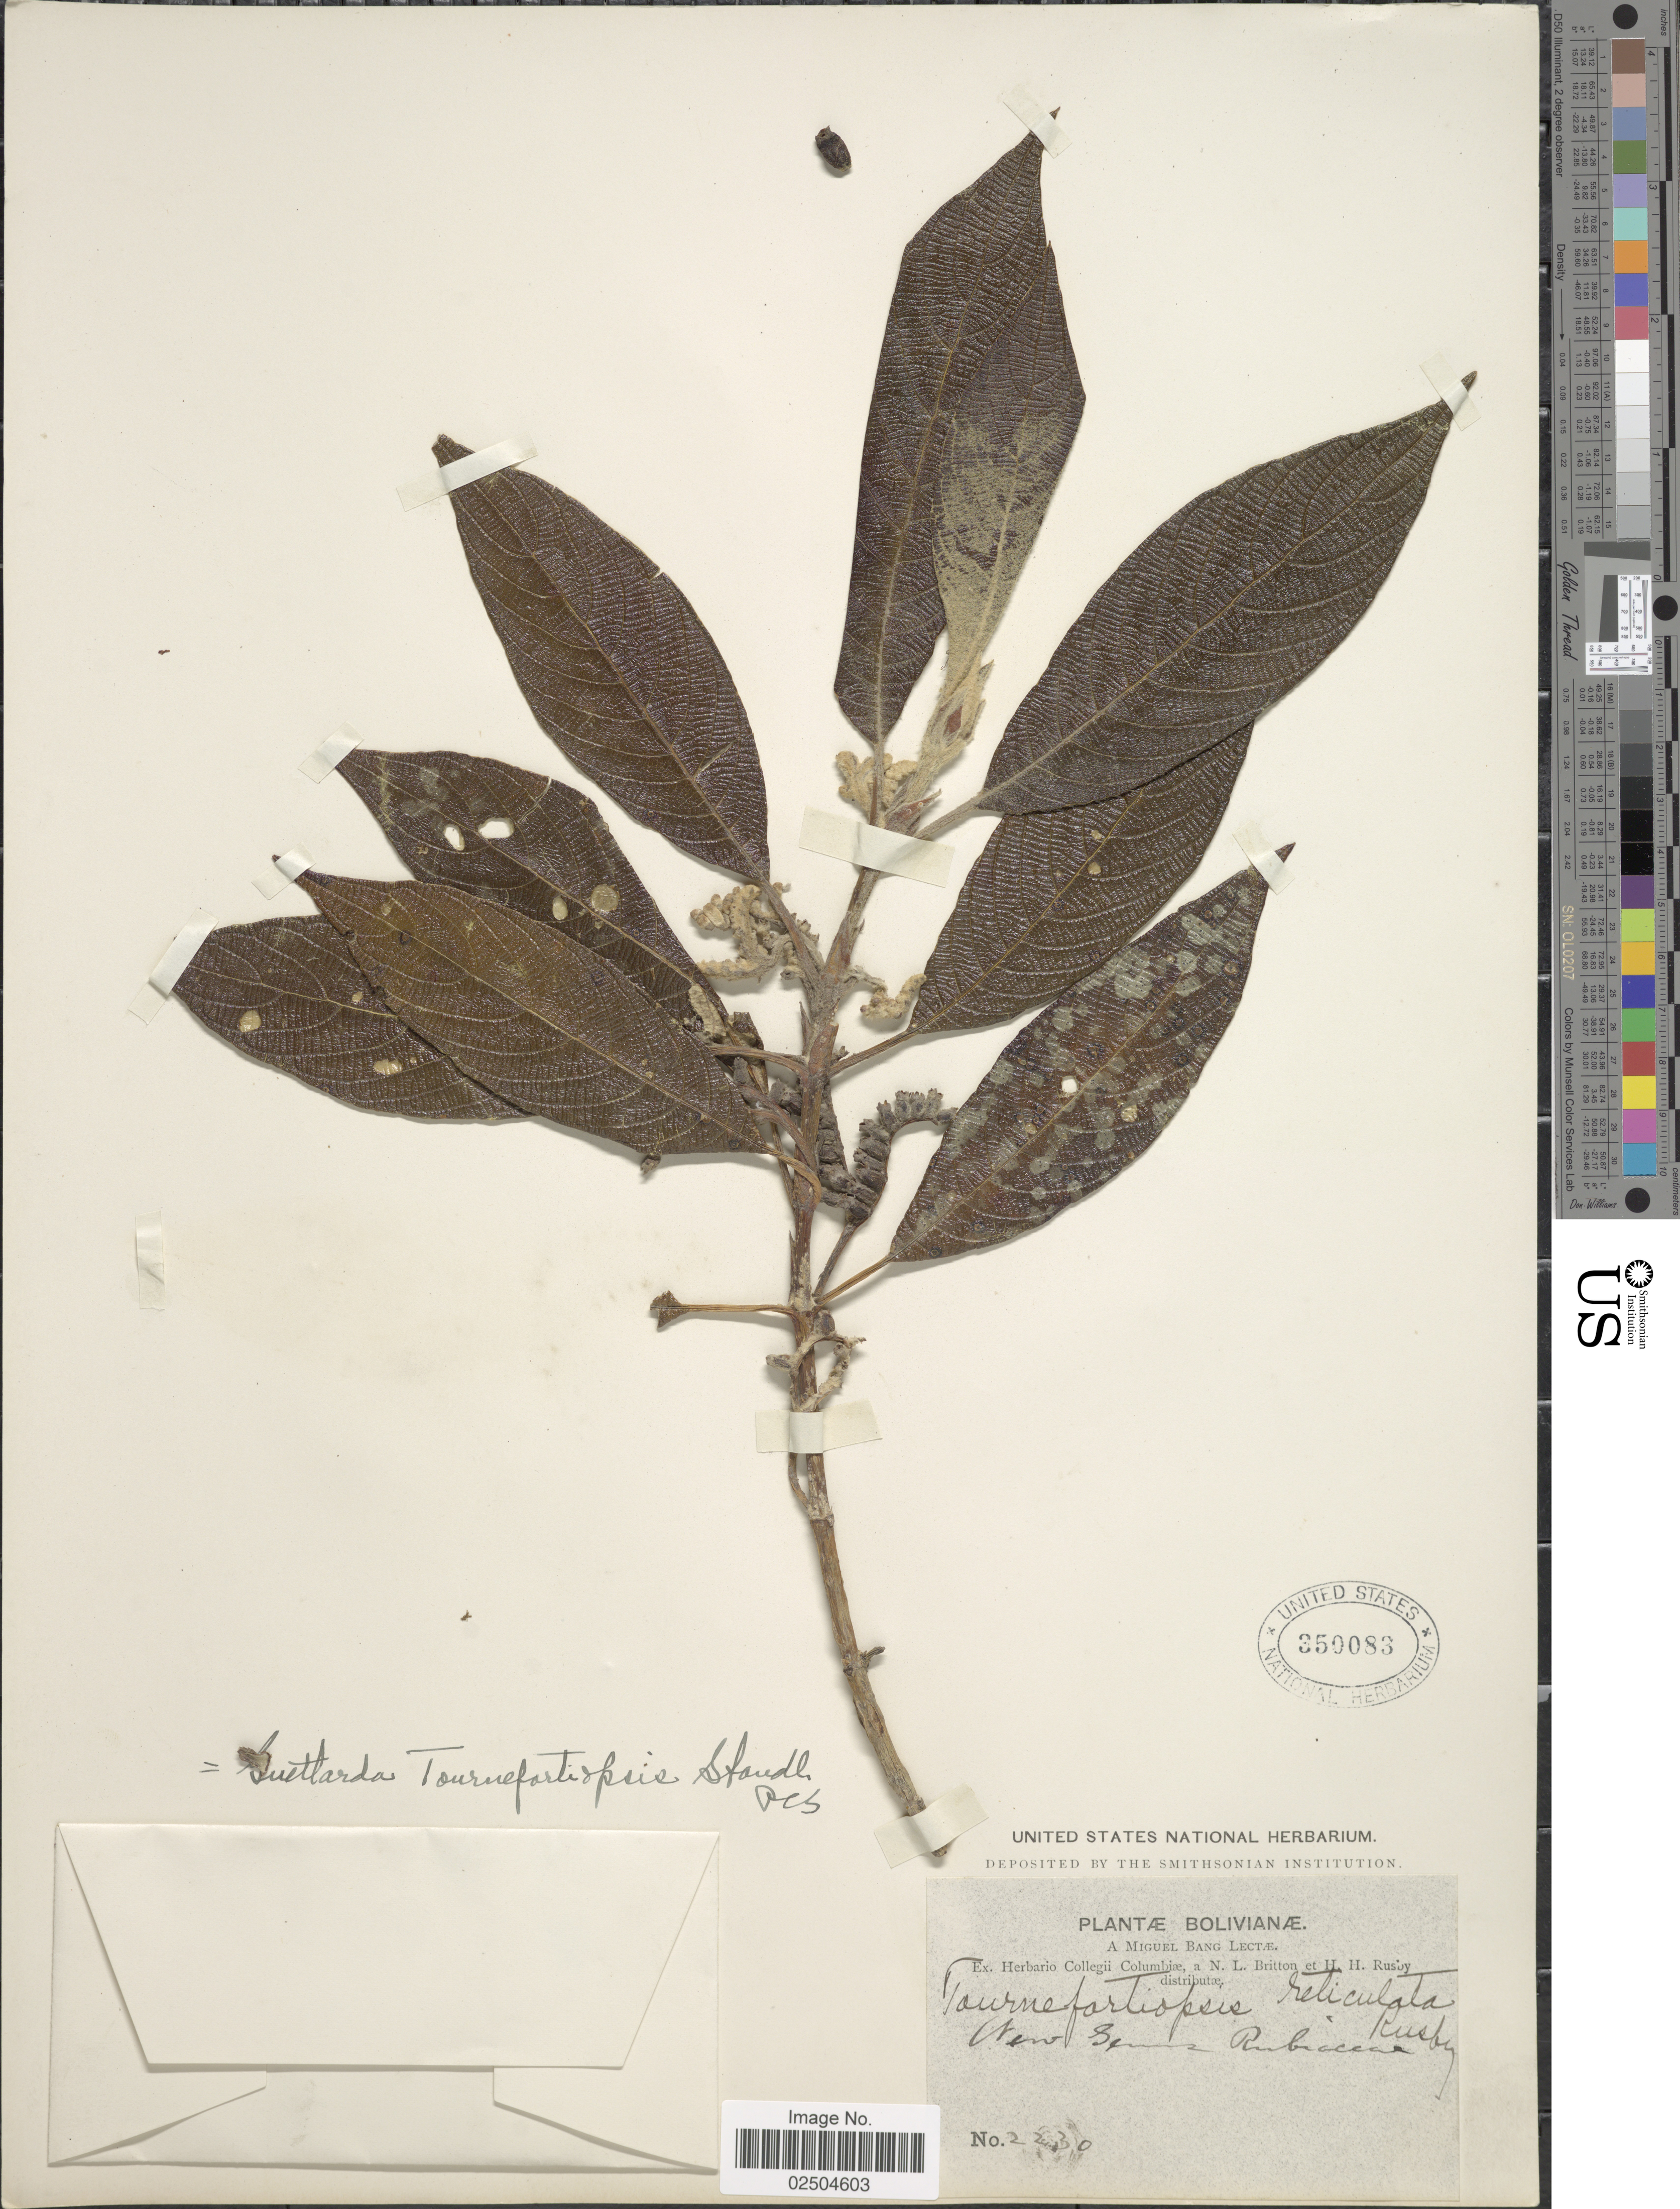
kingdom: Plantae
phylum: Tracheophyta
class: Magnoliopsida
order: Gentianales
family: Rubiaceae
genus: Guettarda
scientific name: Guettarda tournefortiopsis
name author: Standl.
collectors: M. Bang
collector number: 2230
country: Bolivia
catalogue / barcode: US 350083